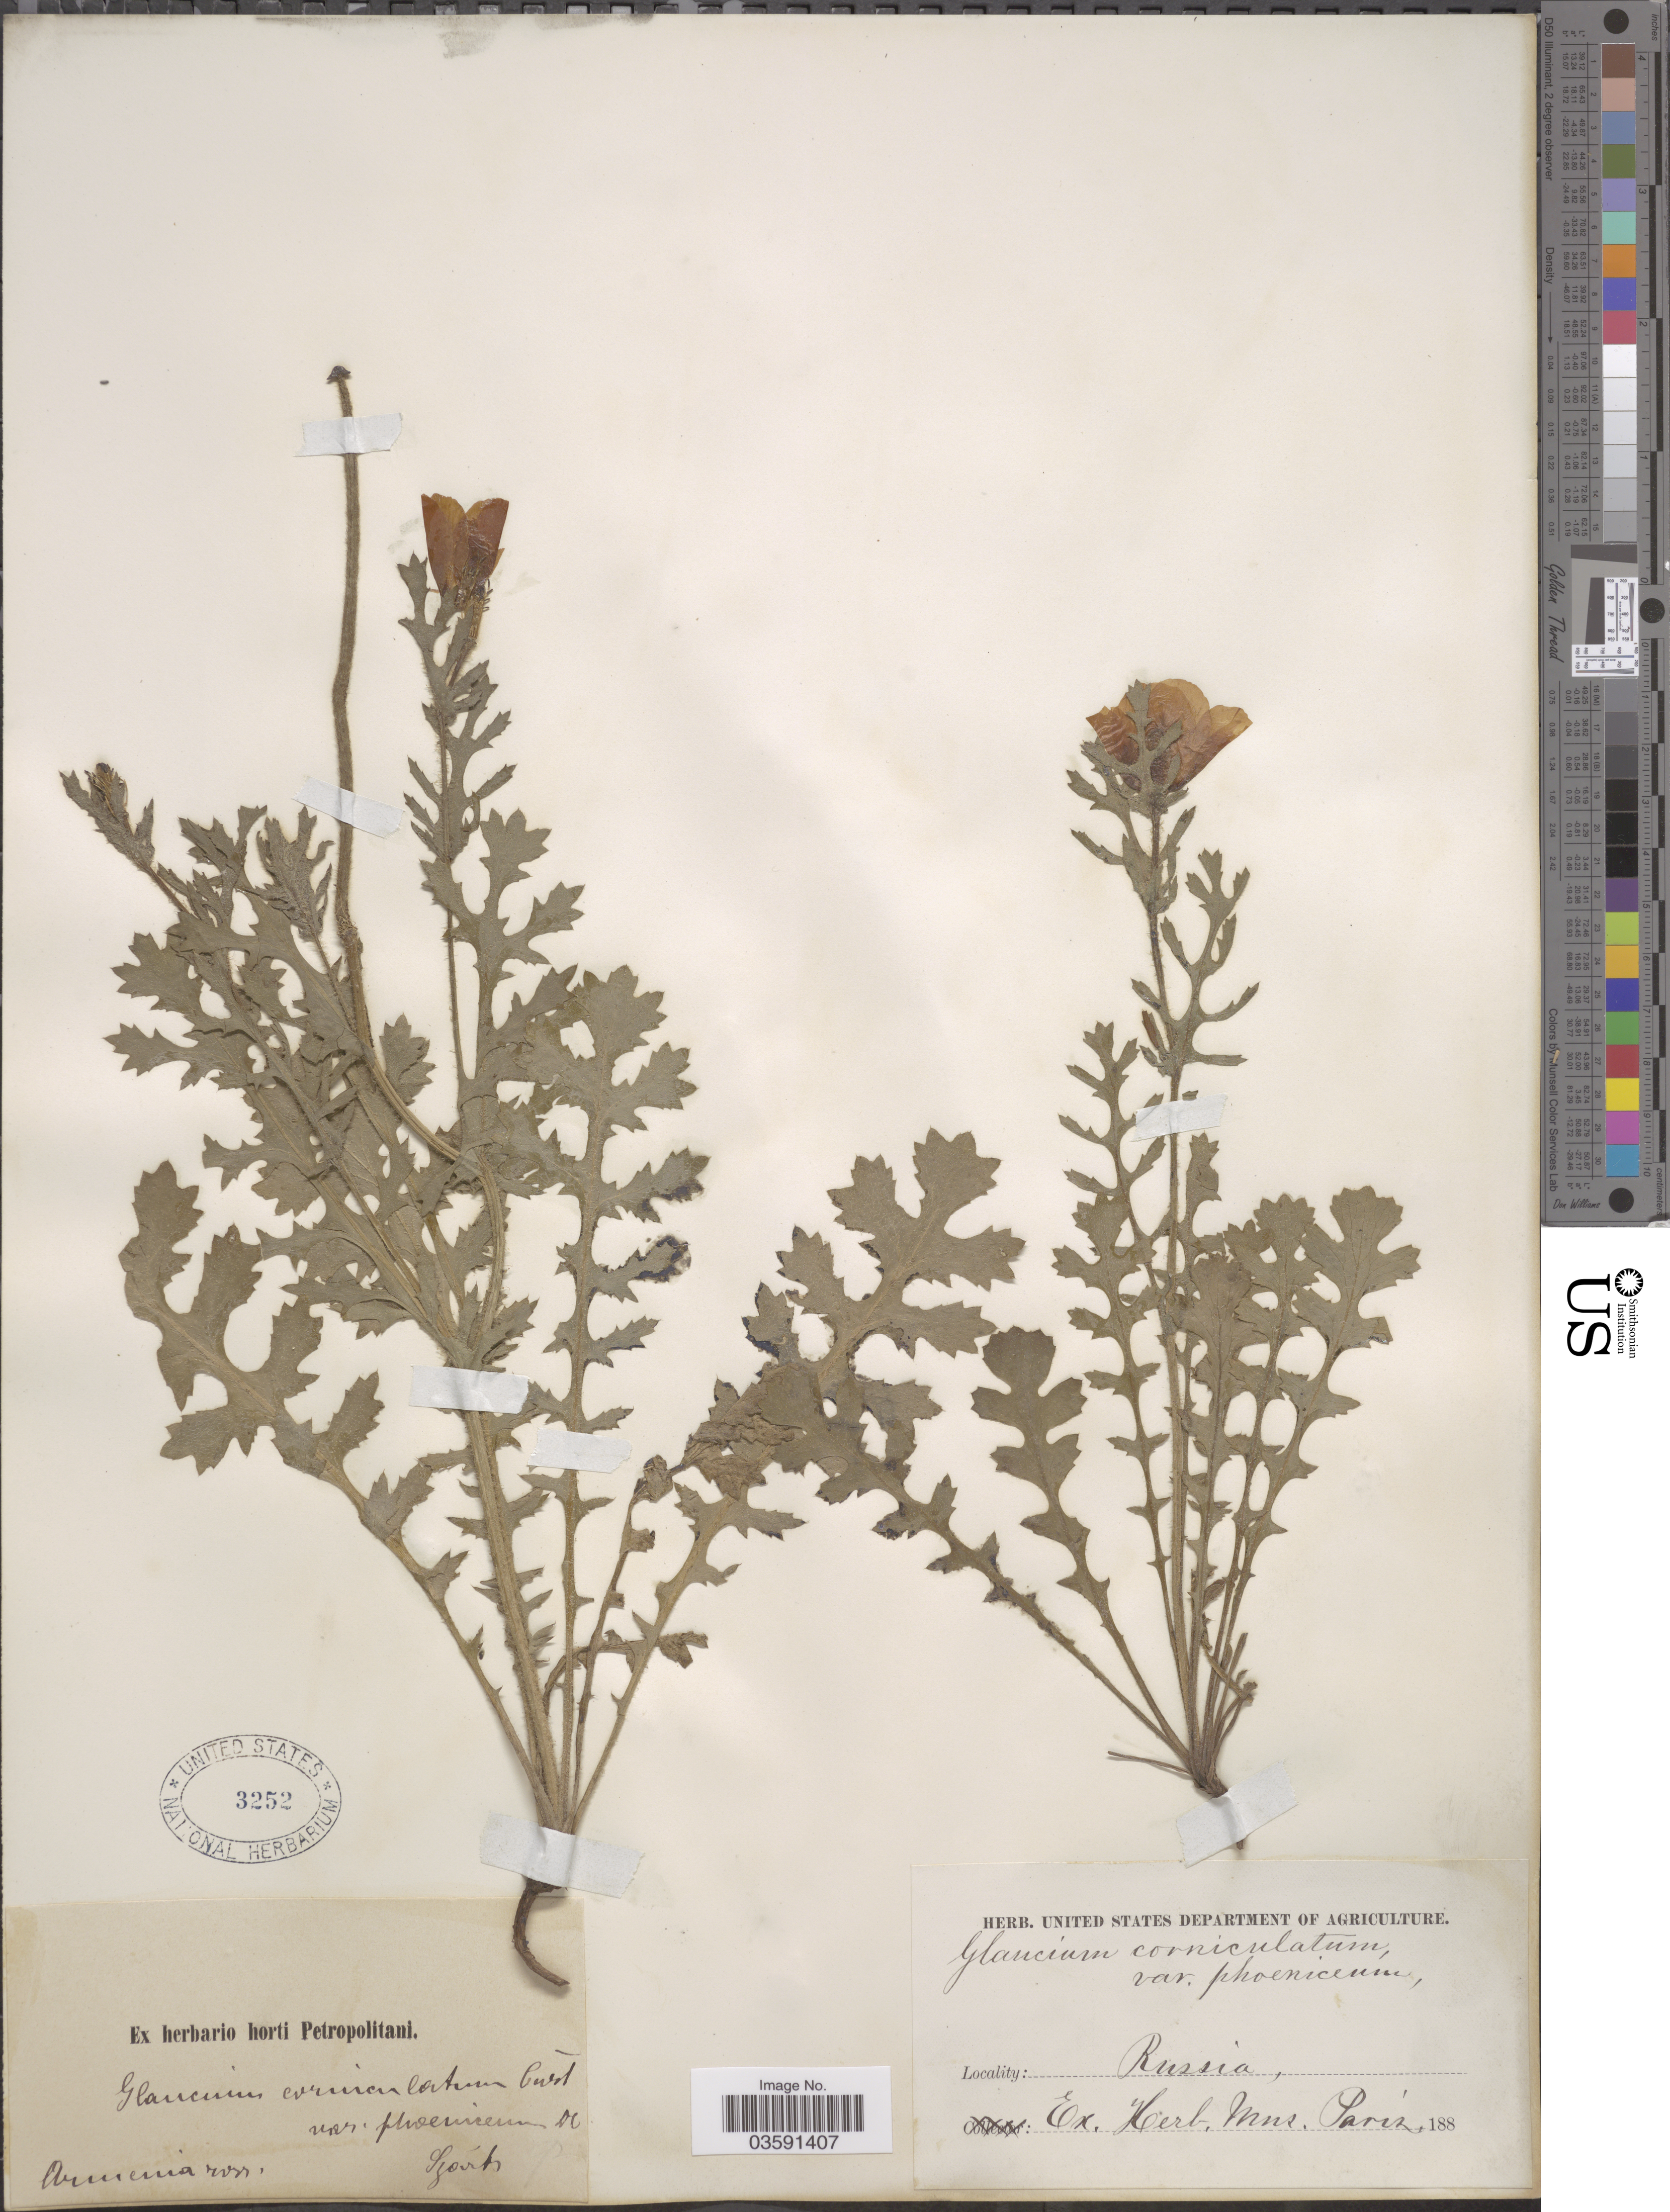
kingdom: Plantae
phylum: Tracheophyta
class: Magnoliopsida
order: Ranunculales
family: Papaveraceae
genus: Glaucium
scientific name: Glaucium phoeniceum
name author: Crantz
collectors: Szovits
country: Armenia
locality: Armenia ross.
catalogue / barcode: US 3252